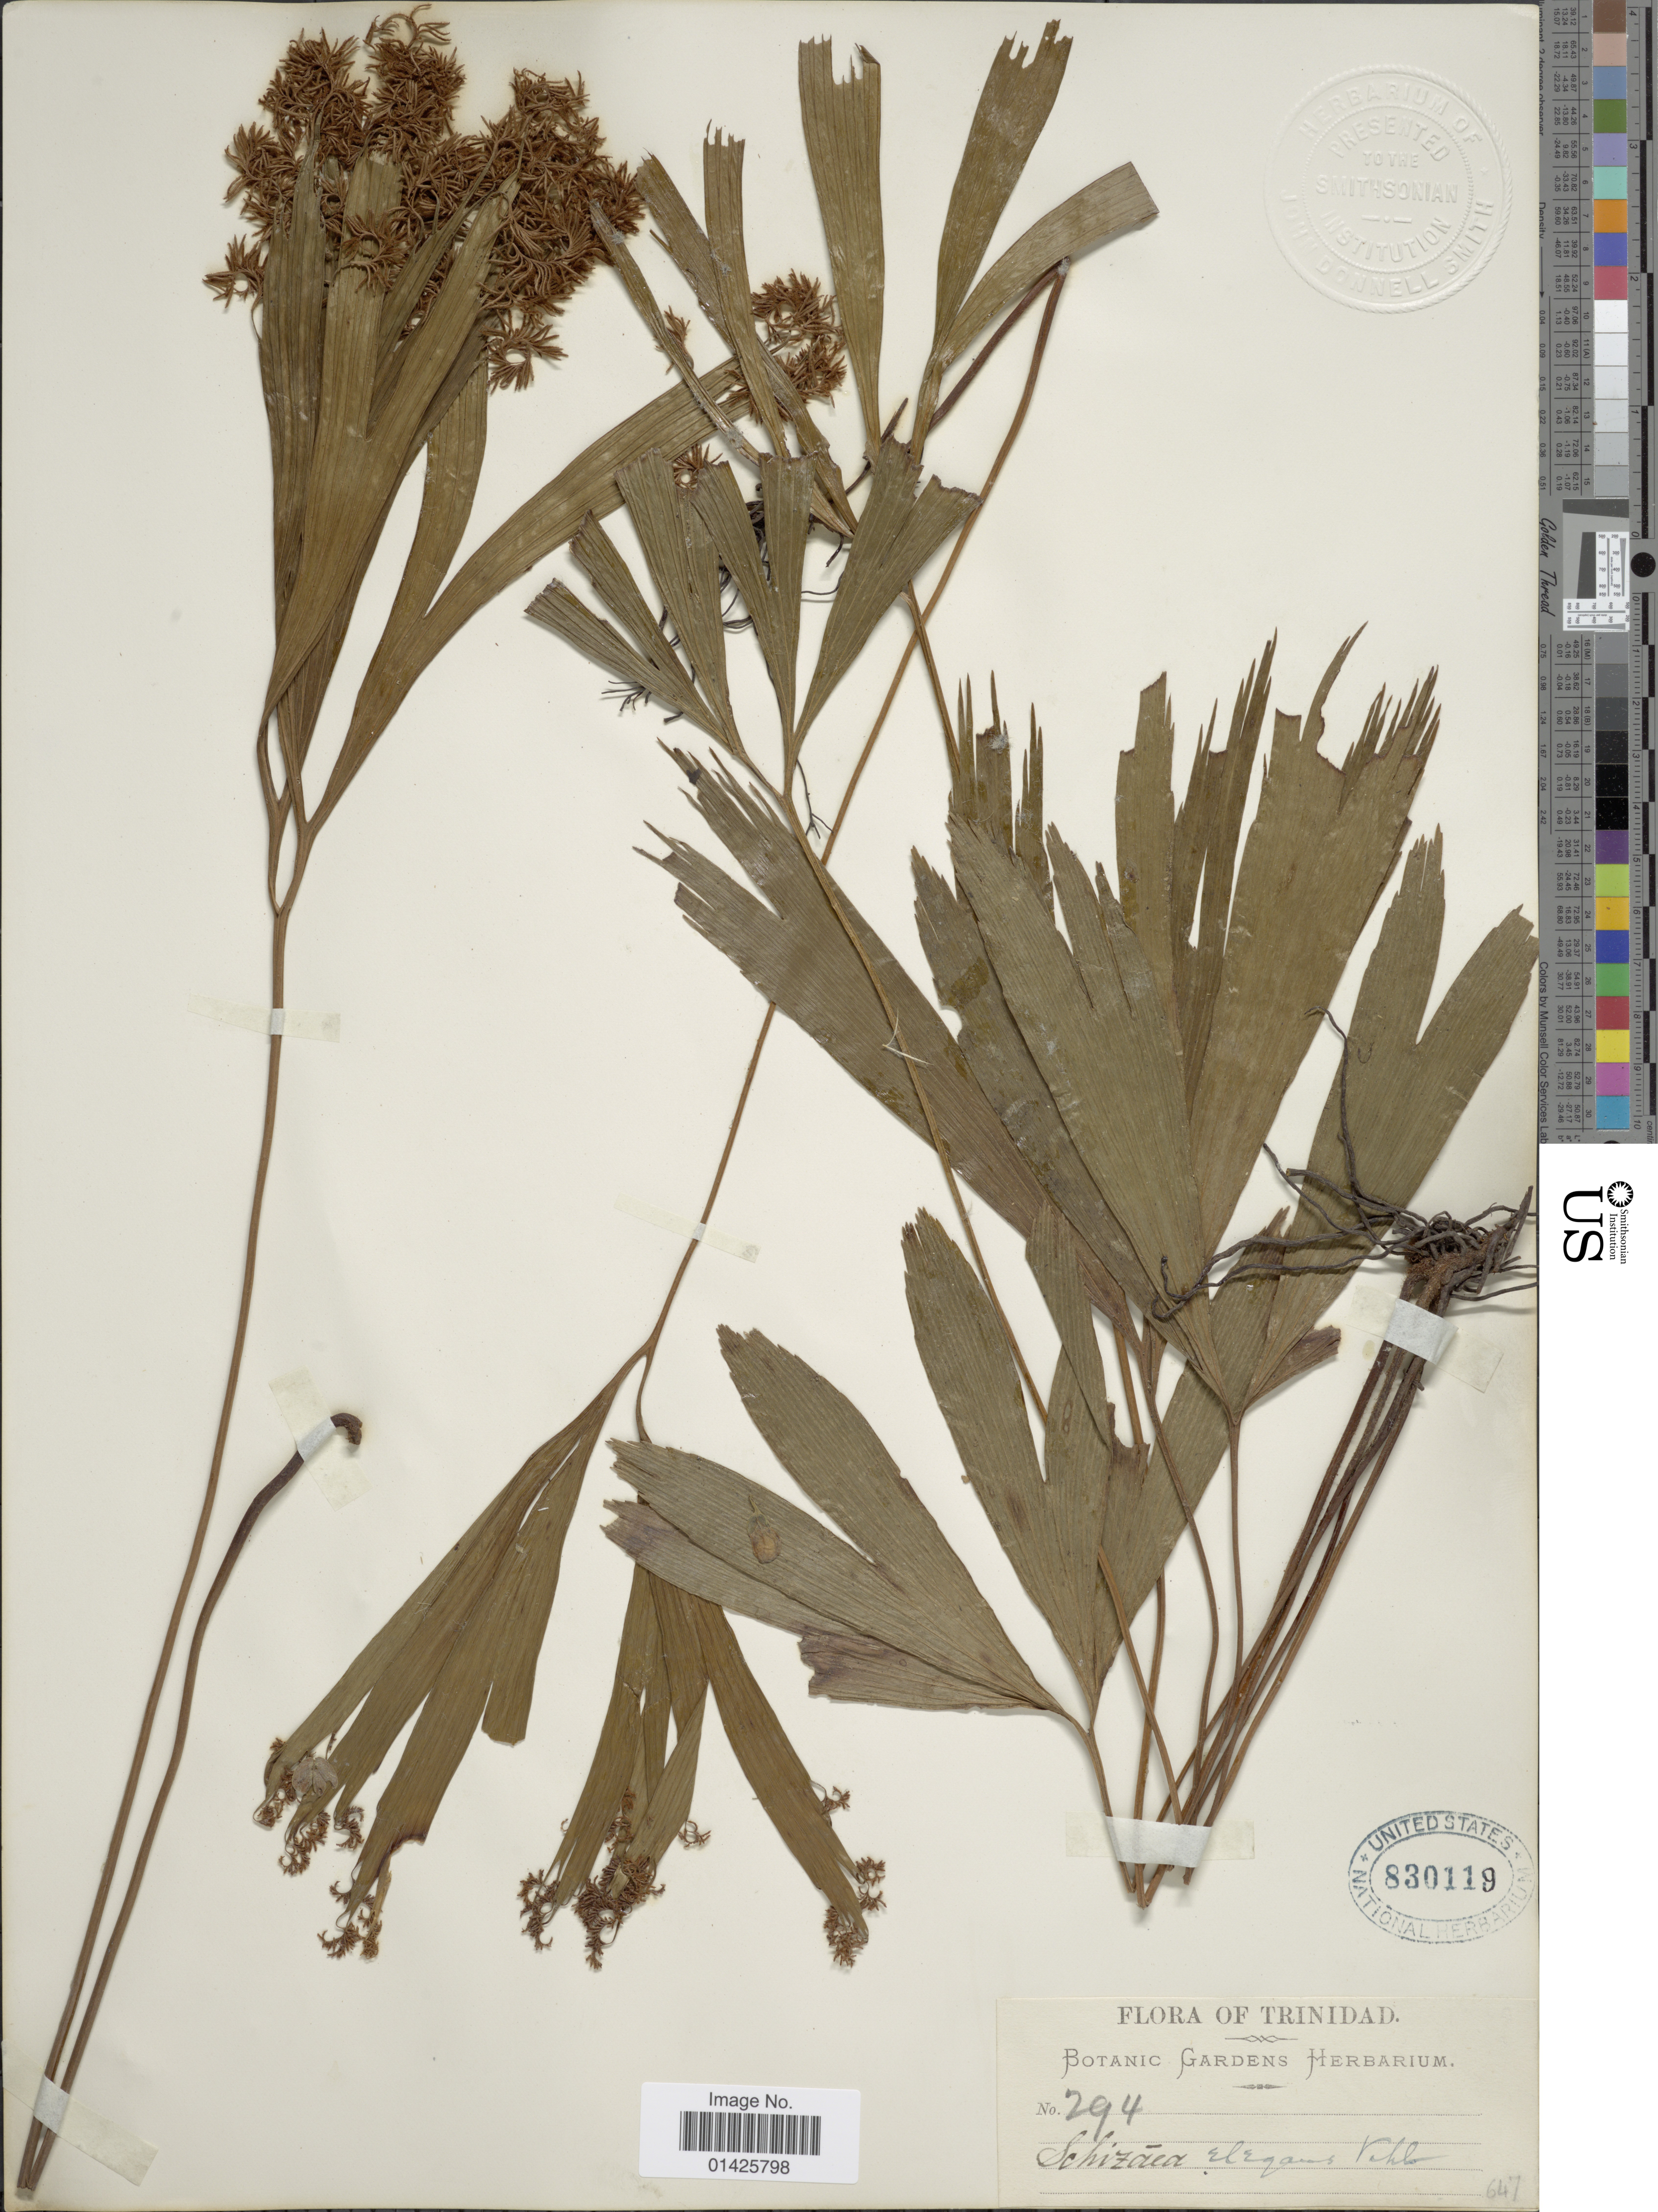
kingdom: Plantae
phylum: Tracheophyta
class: Polypodiopsida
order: Schizaeales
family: Schizaeaceae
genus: Schizaea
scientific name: Schizaea elegans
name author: (Vahl) Sw.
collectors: ex herb. Bot. Gard. Trinidad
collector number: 294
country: Trinidad and Tobago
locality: Trinidad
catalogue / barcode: US 830119